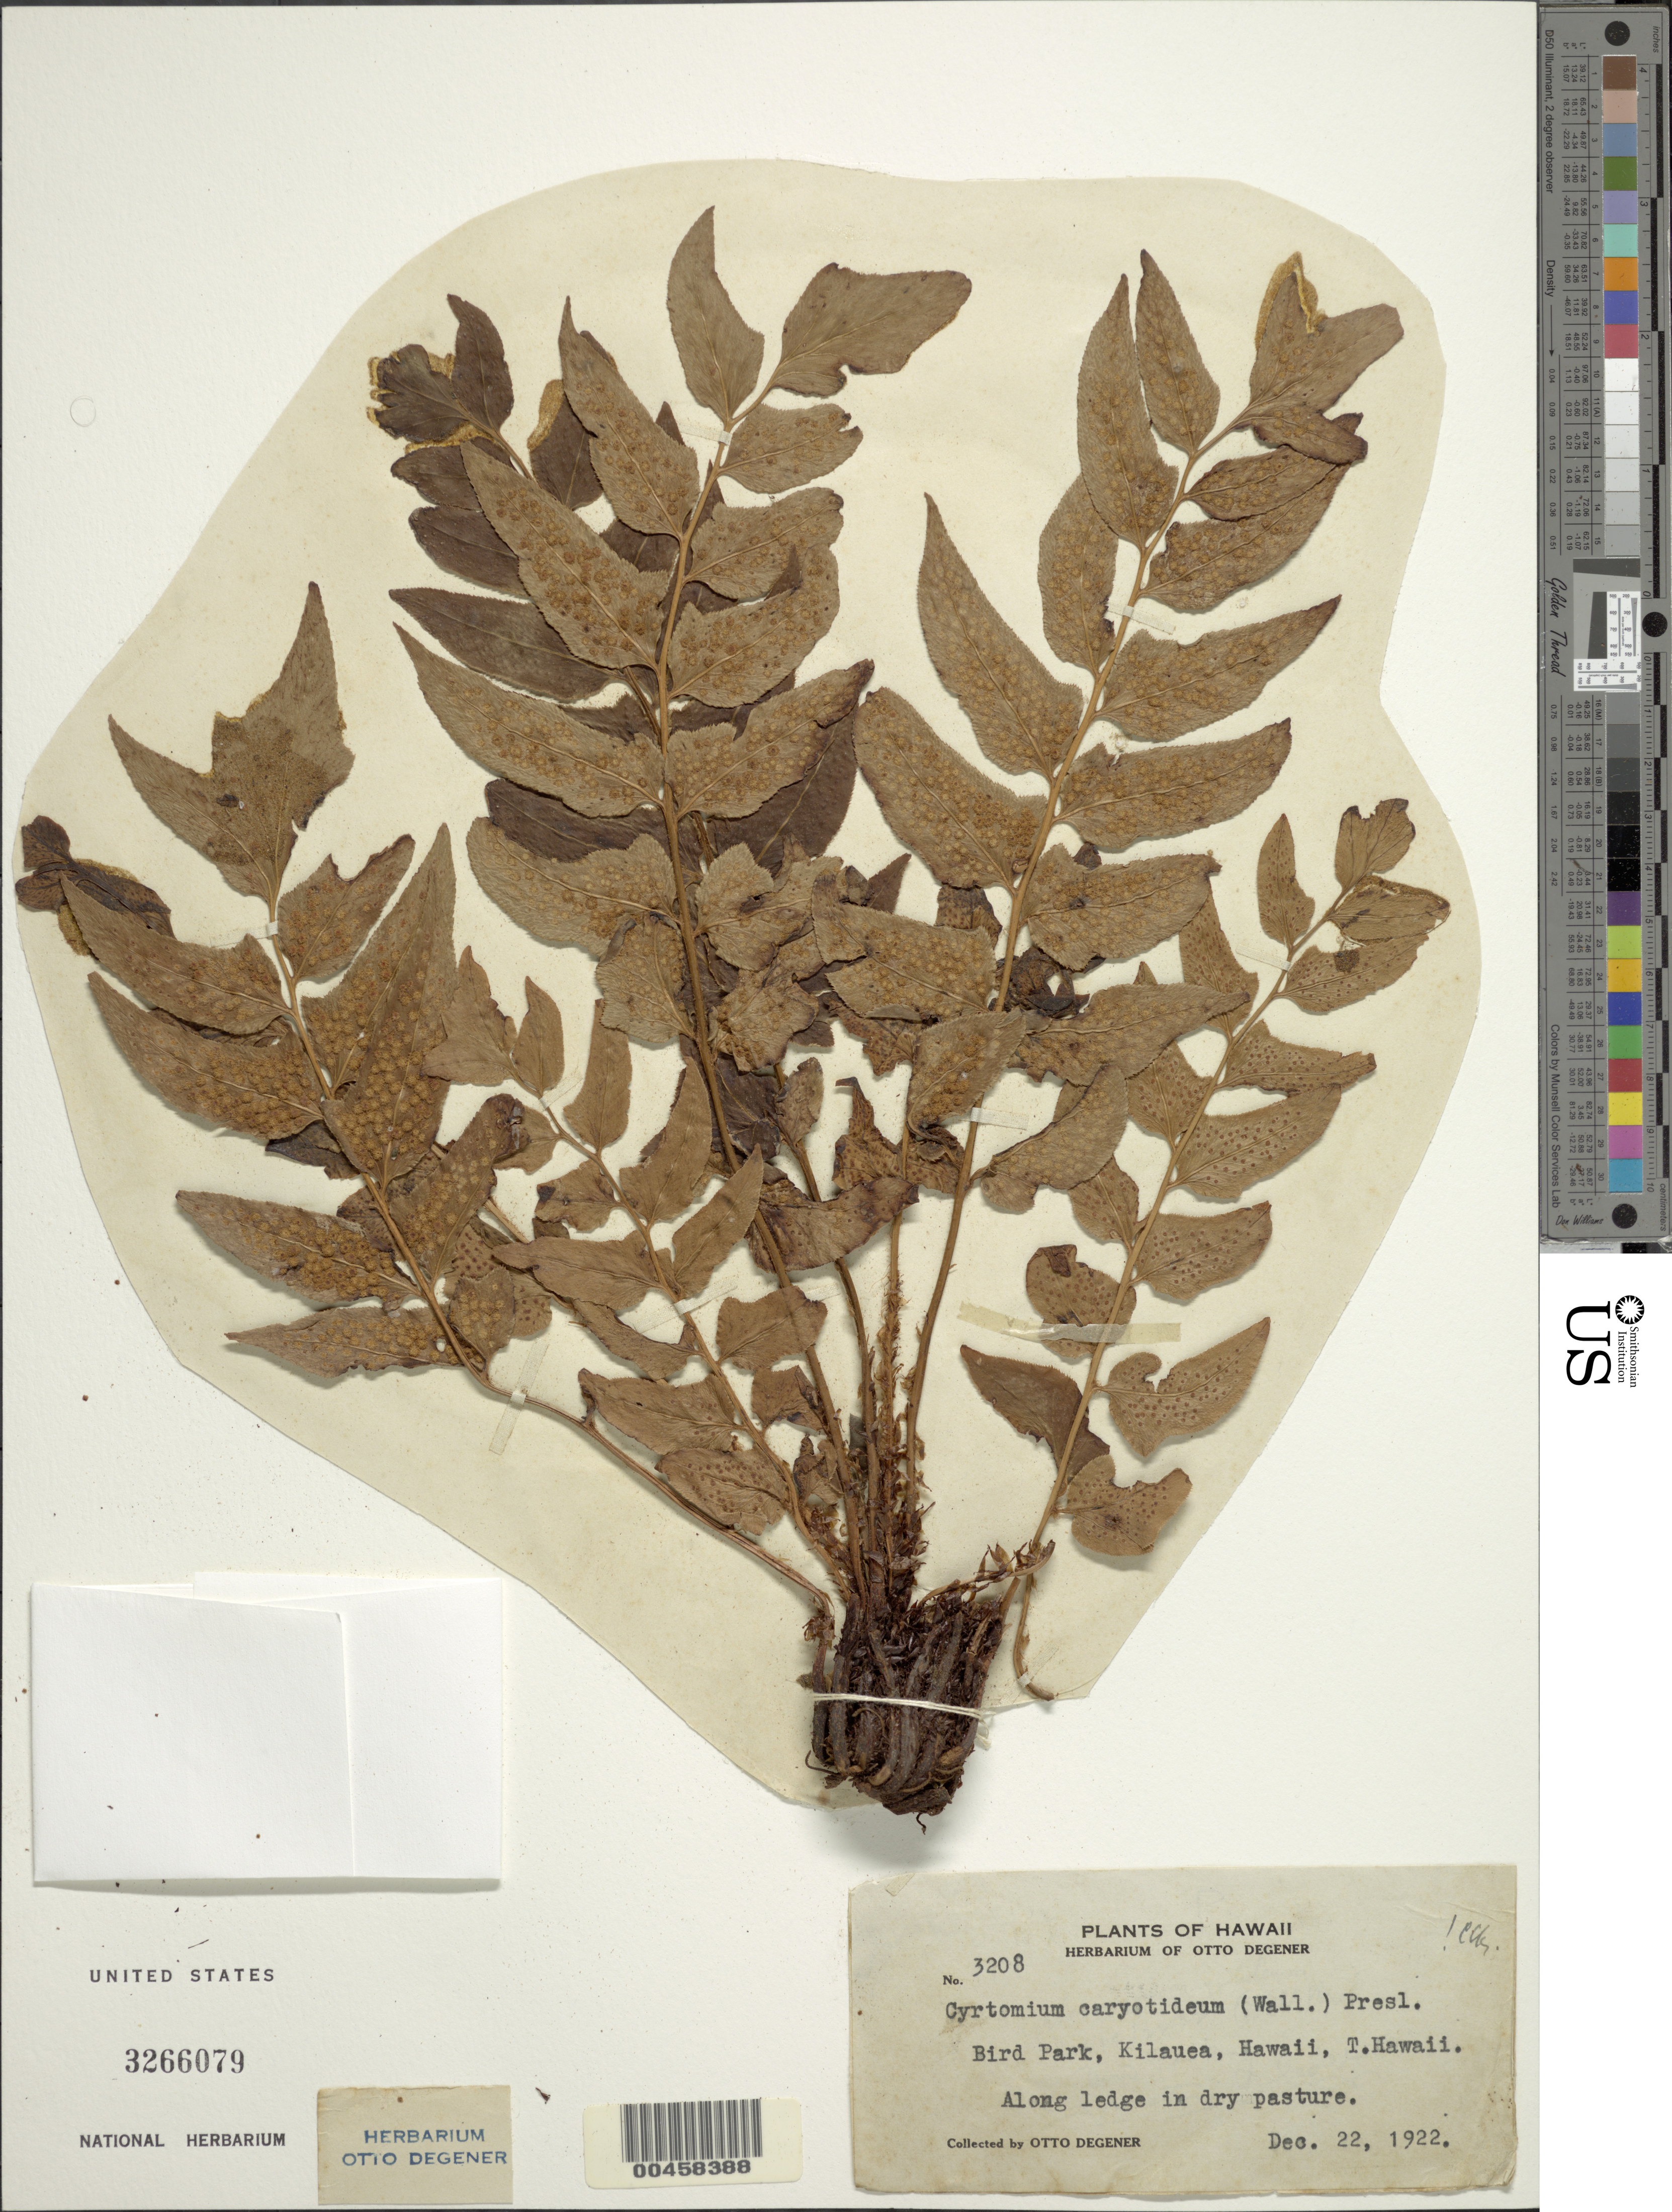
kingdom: Plantae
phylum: Tracheophyta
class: Polypodiopsida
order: Polypodiales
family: Dryopteridaceae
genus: Cyrtomium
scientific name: Cyrtomium caryotideum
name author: (Wall. ex Hook. & Grev.) C. Presl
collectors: O. Degener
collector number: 3208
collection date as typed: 22 Dec 1922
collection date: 1922-12-22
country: United States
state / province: Hawaii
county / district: Hawaii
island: Hawaii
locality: Bird Park, Kilauea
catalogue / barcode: US 3266079